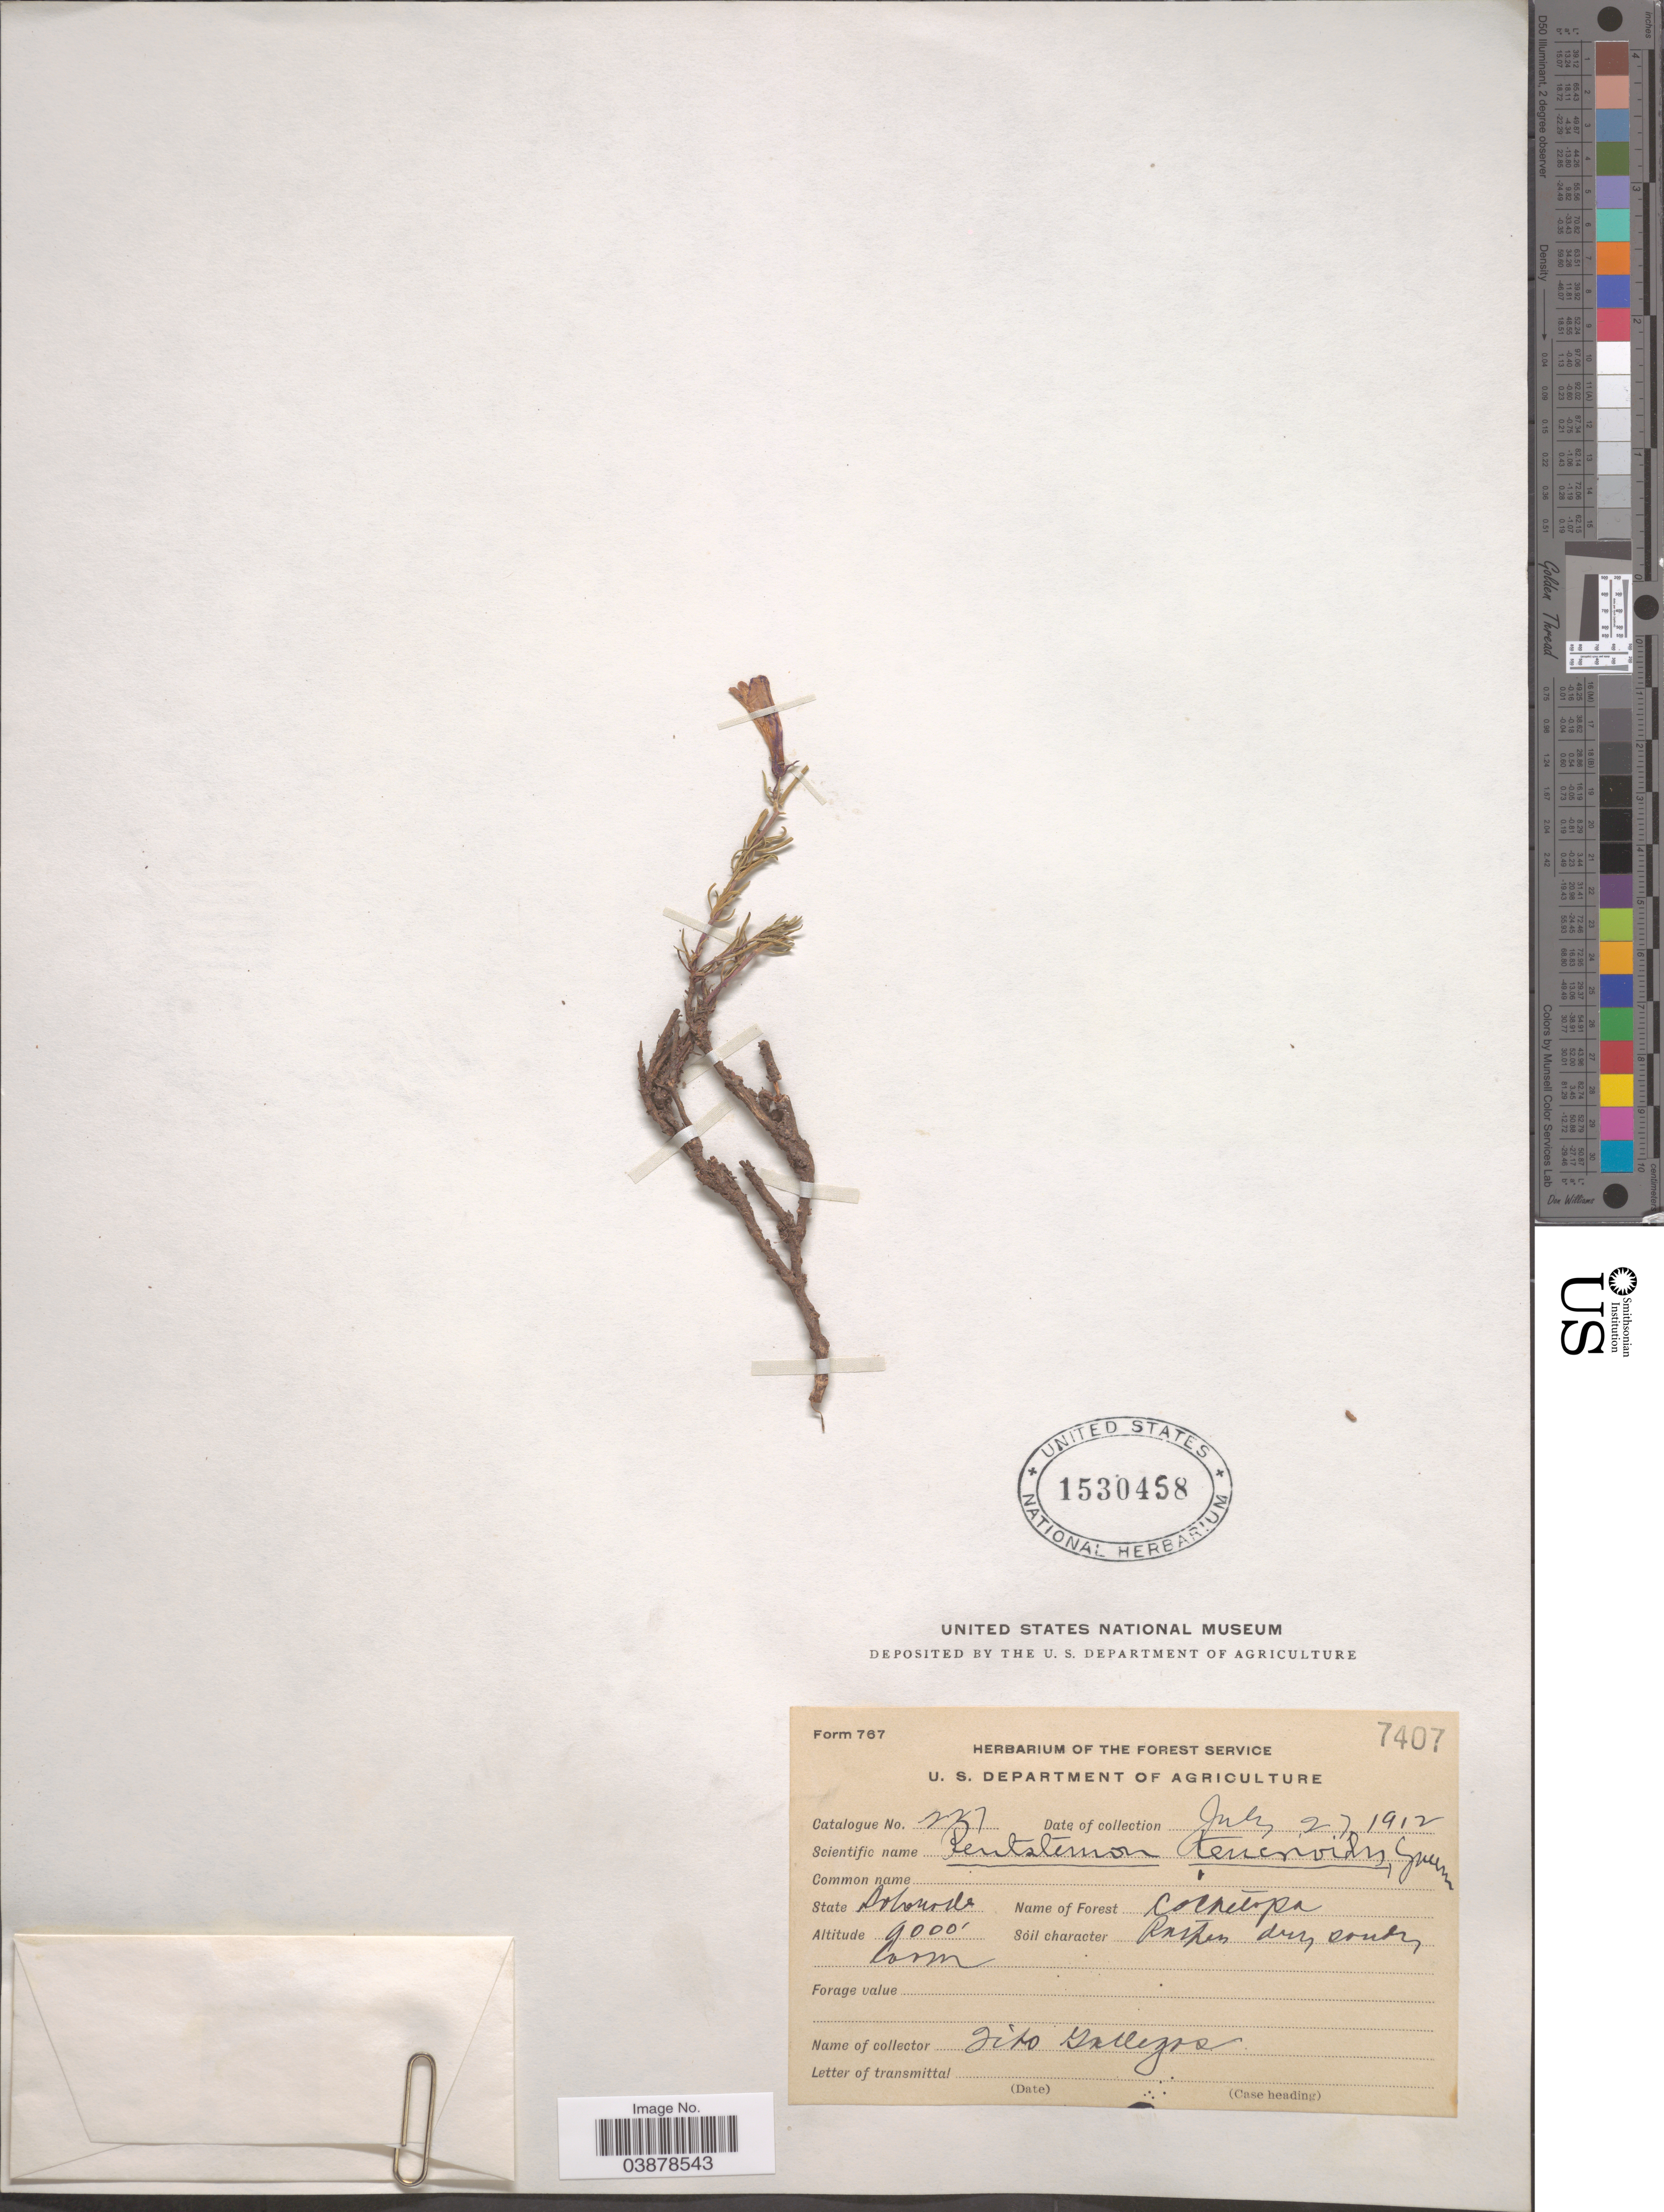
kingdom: Plantae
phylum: Tracheophyta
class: Magnoliopsida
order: Lamiales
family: Plantaginaceae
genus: Penstemon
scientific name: Penstemon teucrioides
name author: Greene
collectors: J. Gallegos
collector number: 237/7407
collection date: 1912-07-27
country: United States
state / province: Colorado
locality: Name of Forest. Cochetopa.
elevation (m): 2743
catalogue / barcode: US 1530458